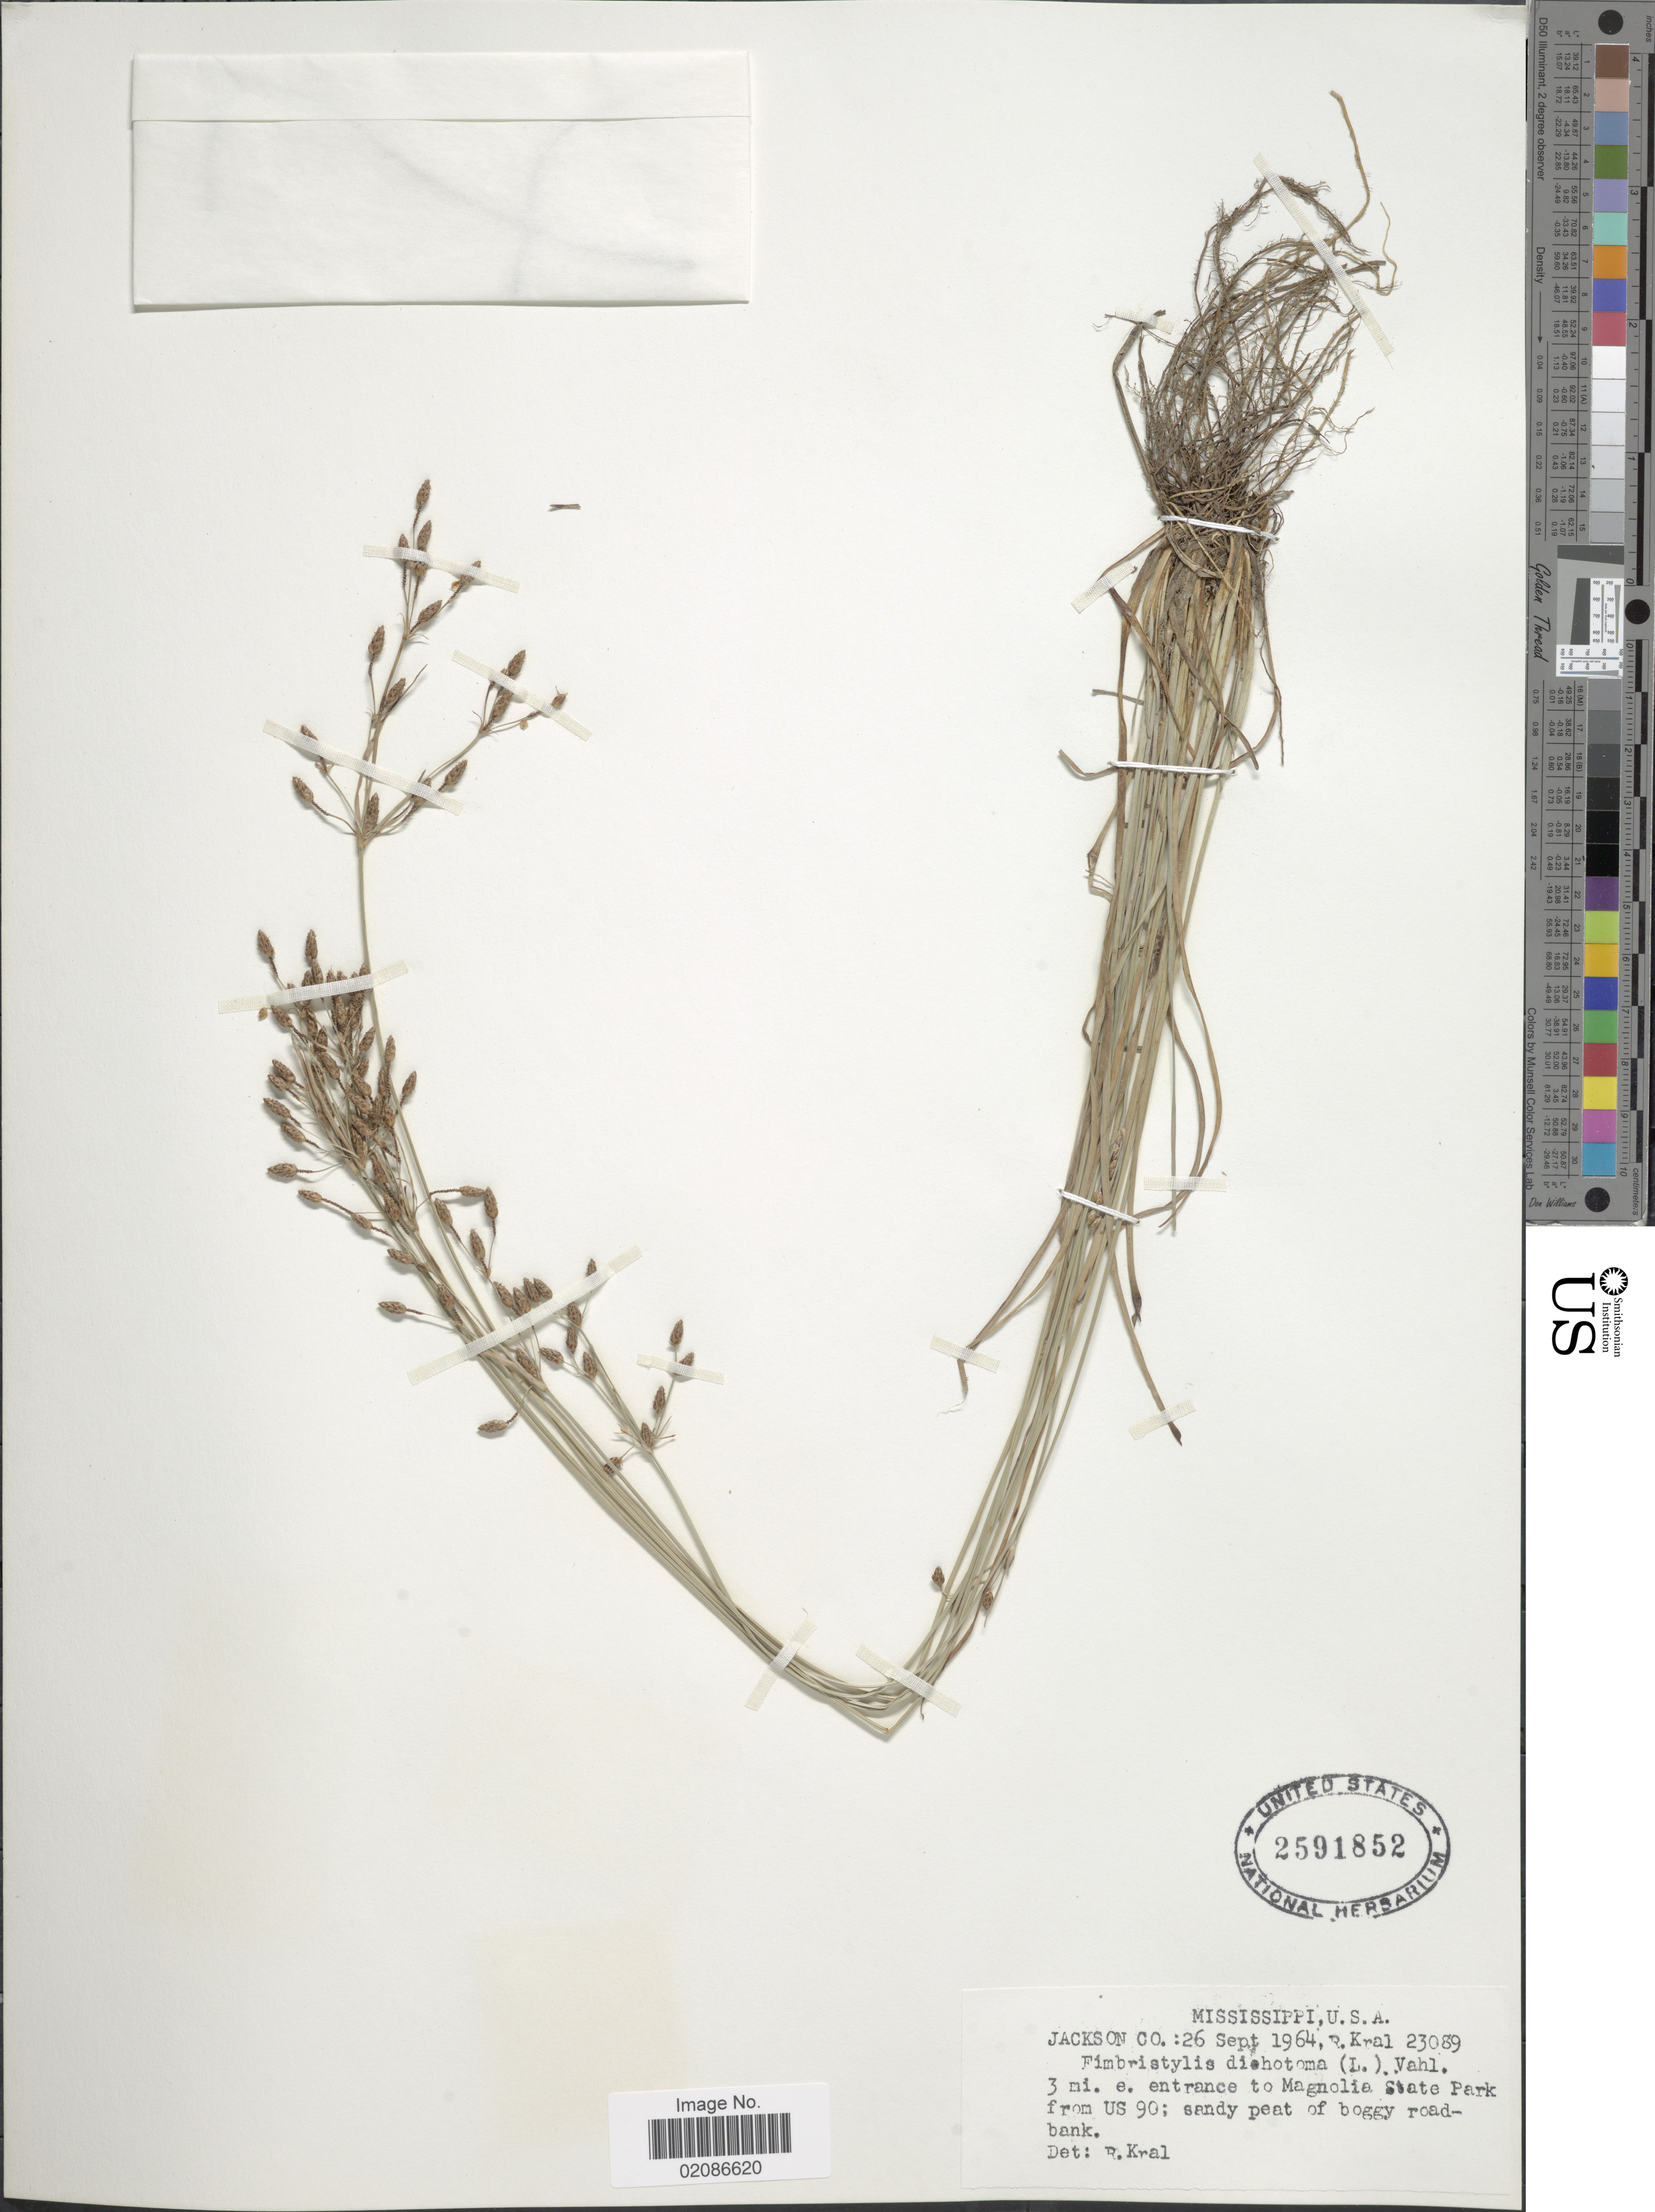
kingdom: Plantae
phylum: Tracheophyta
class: Liliopsida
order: Poales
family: Cyperaceae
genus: Fimbristylis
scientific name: Fimbristylis dichotoma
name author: (L.) Vahl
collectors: R. Kral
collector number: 23089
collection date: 1964-09-26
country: United States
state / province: Mississippi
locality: U.S.A. Jackson Co.: 3 mi. e. entrance to Magnolia State Park from US 90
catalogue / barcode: US 2591852